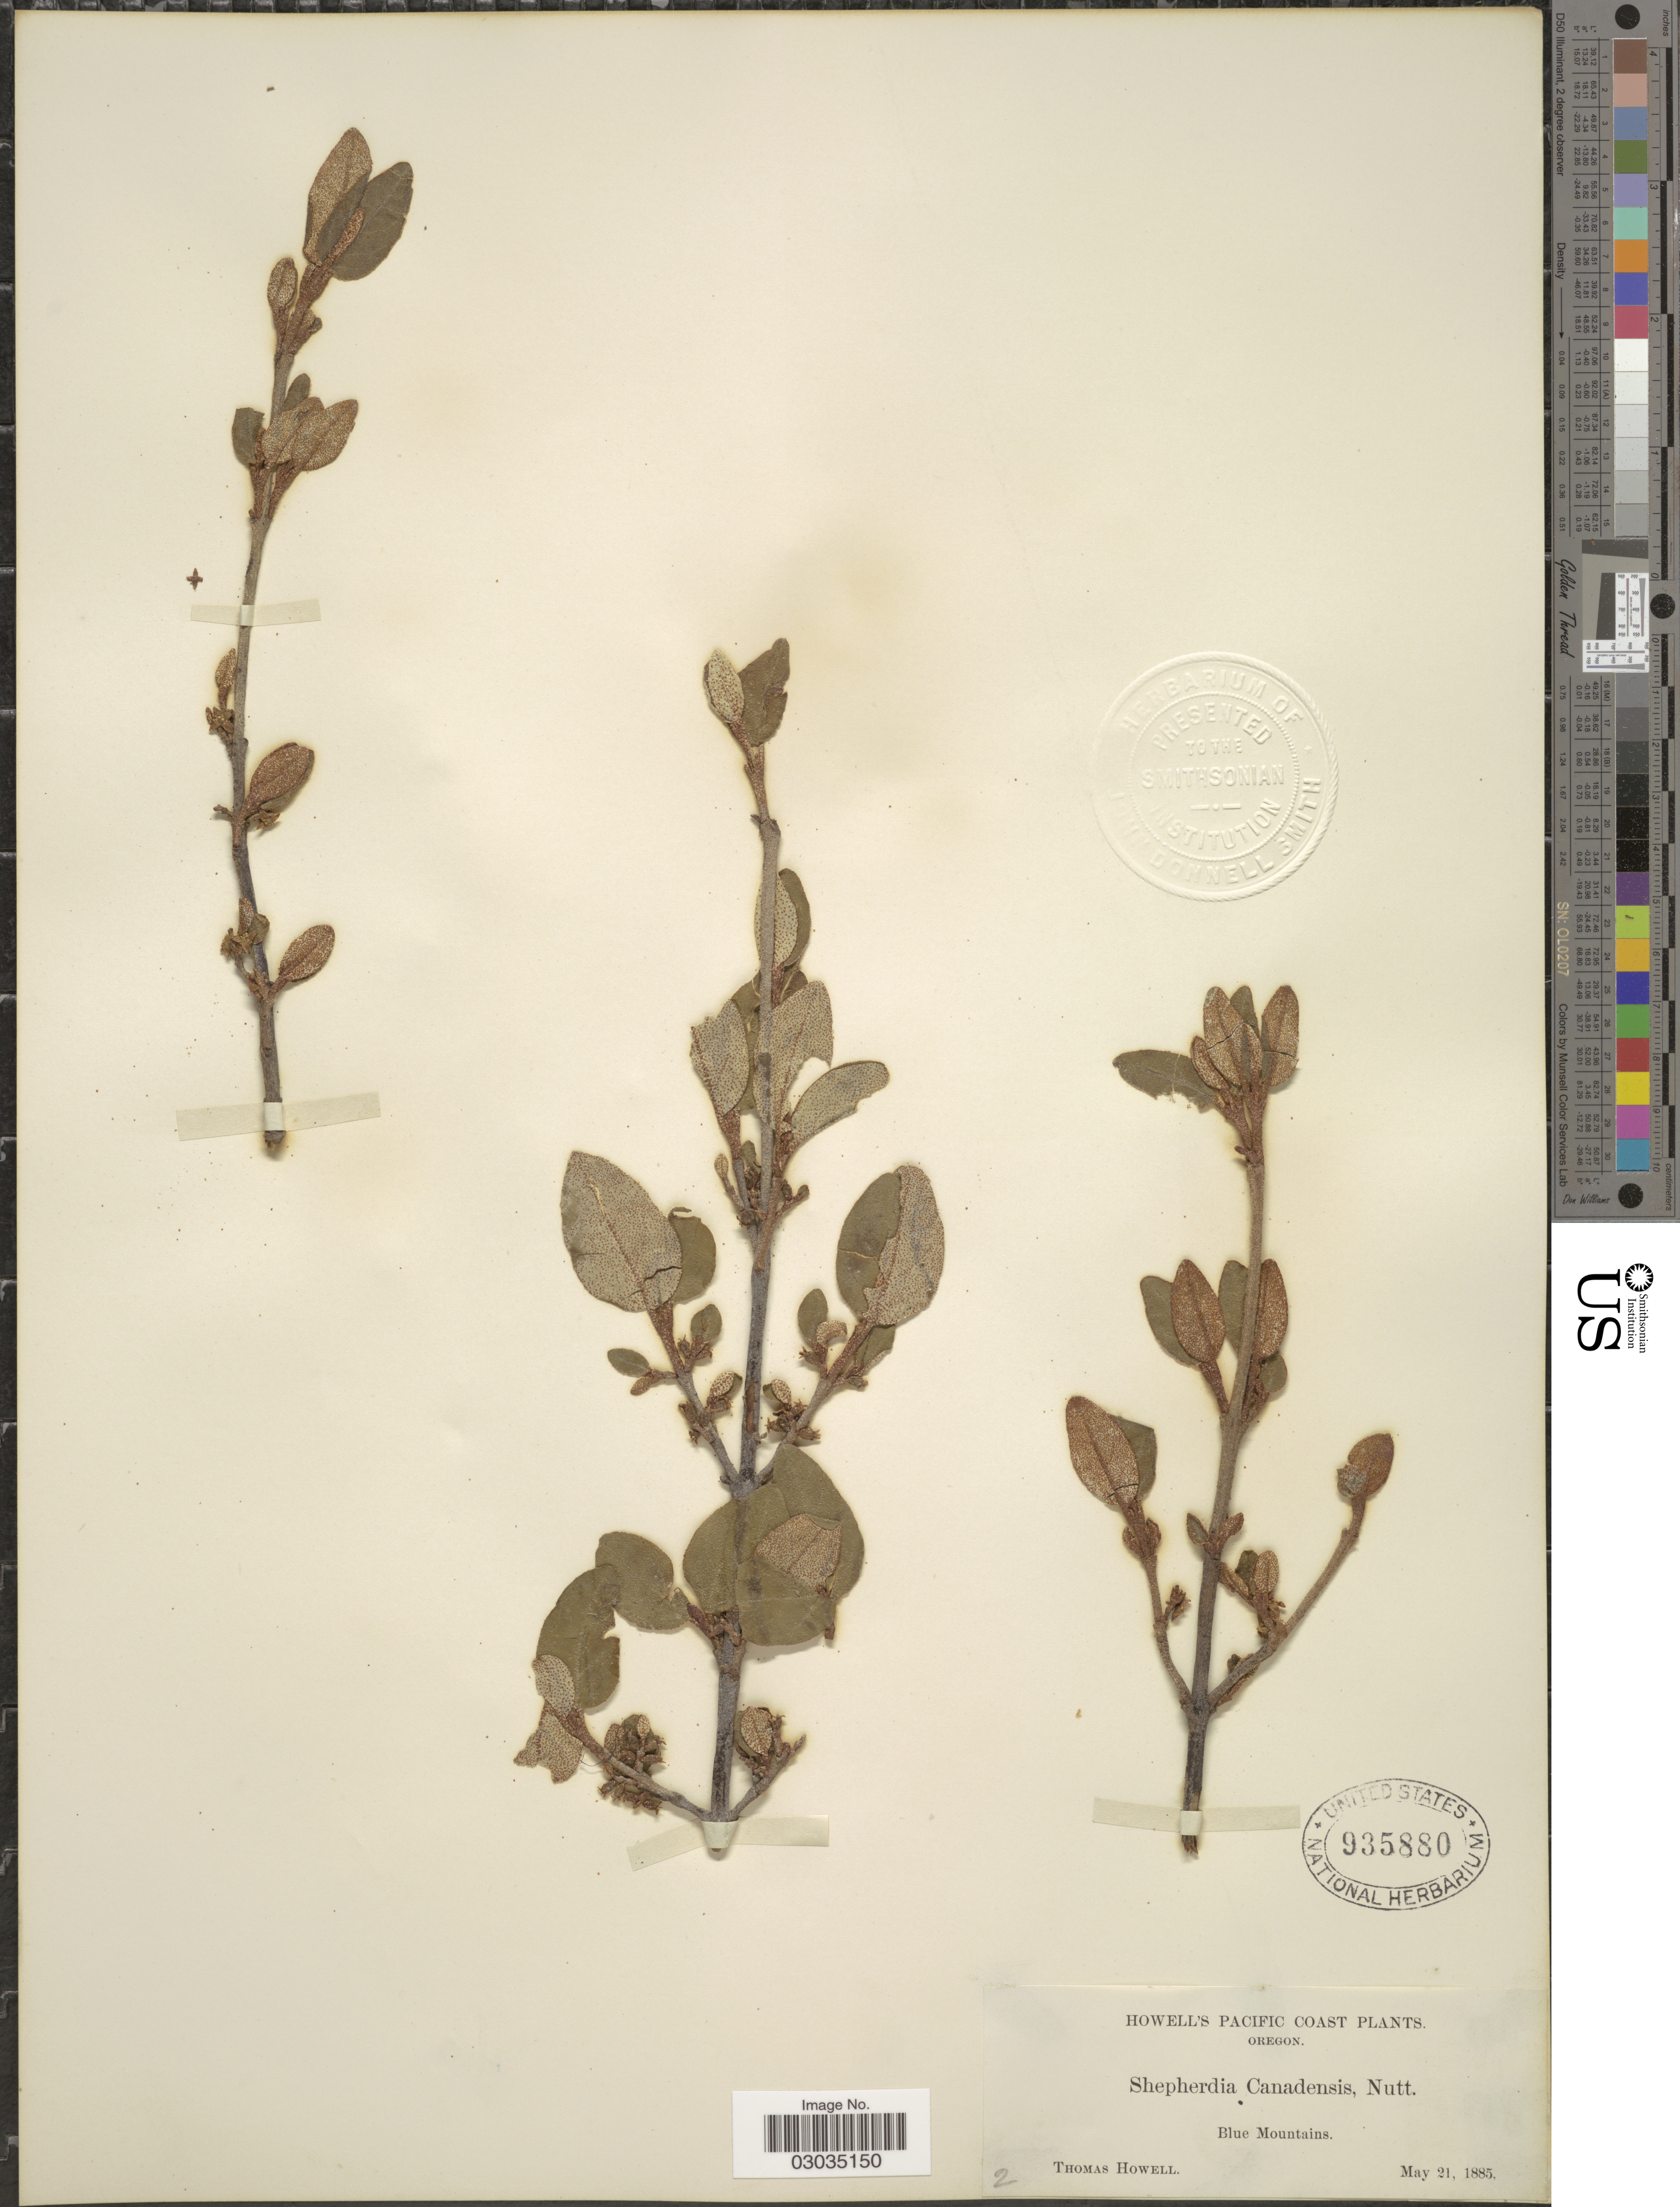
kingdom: Plantae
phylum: Tracheophyta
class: Magnoliopsida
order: Rosales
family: Elaeagnaceae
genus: Shepherdia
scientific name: Shepherdia canadensis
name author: (L.) Nutt.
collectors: T. Howell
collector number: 2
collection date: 1885-05-21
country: United States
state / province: Oregon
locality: Howell's Pacific Coast, Blue Mountains.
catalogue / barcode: US 935880